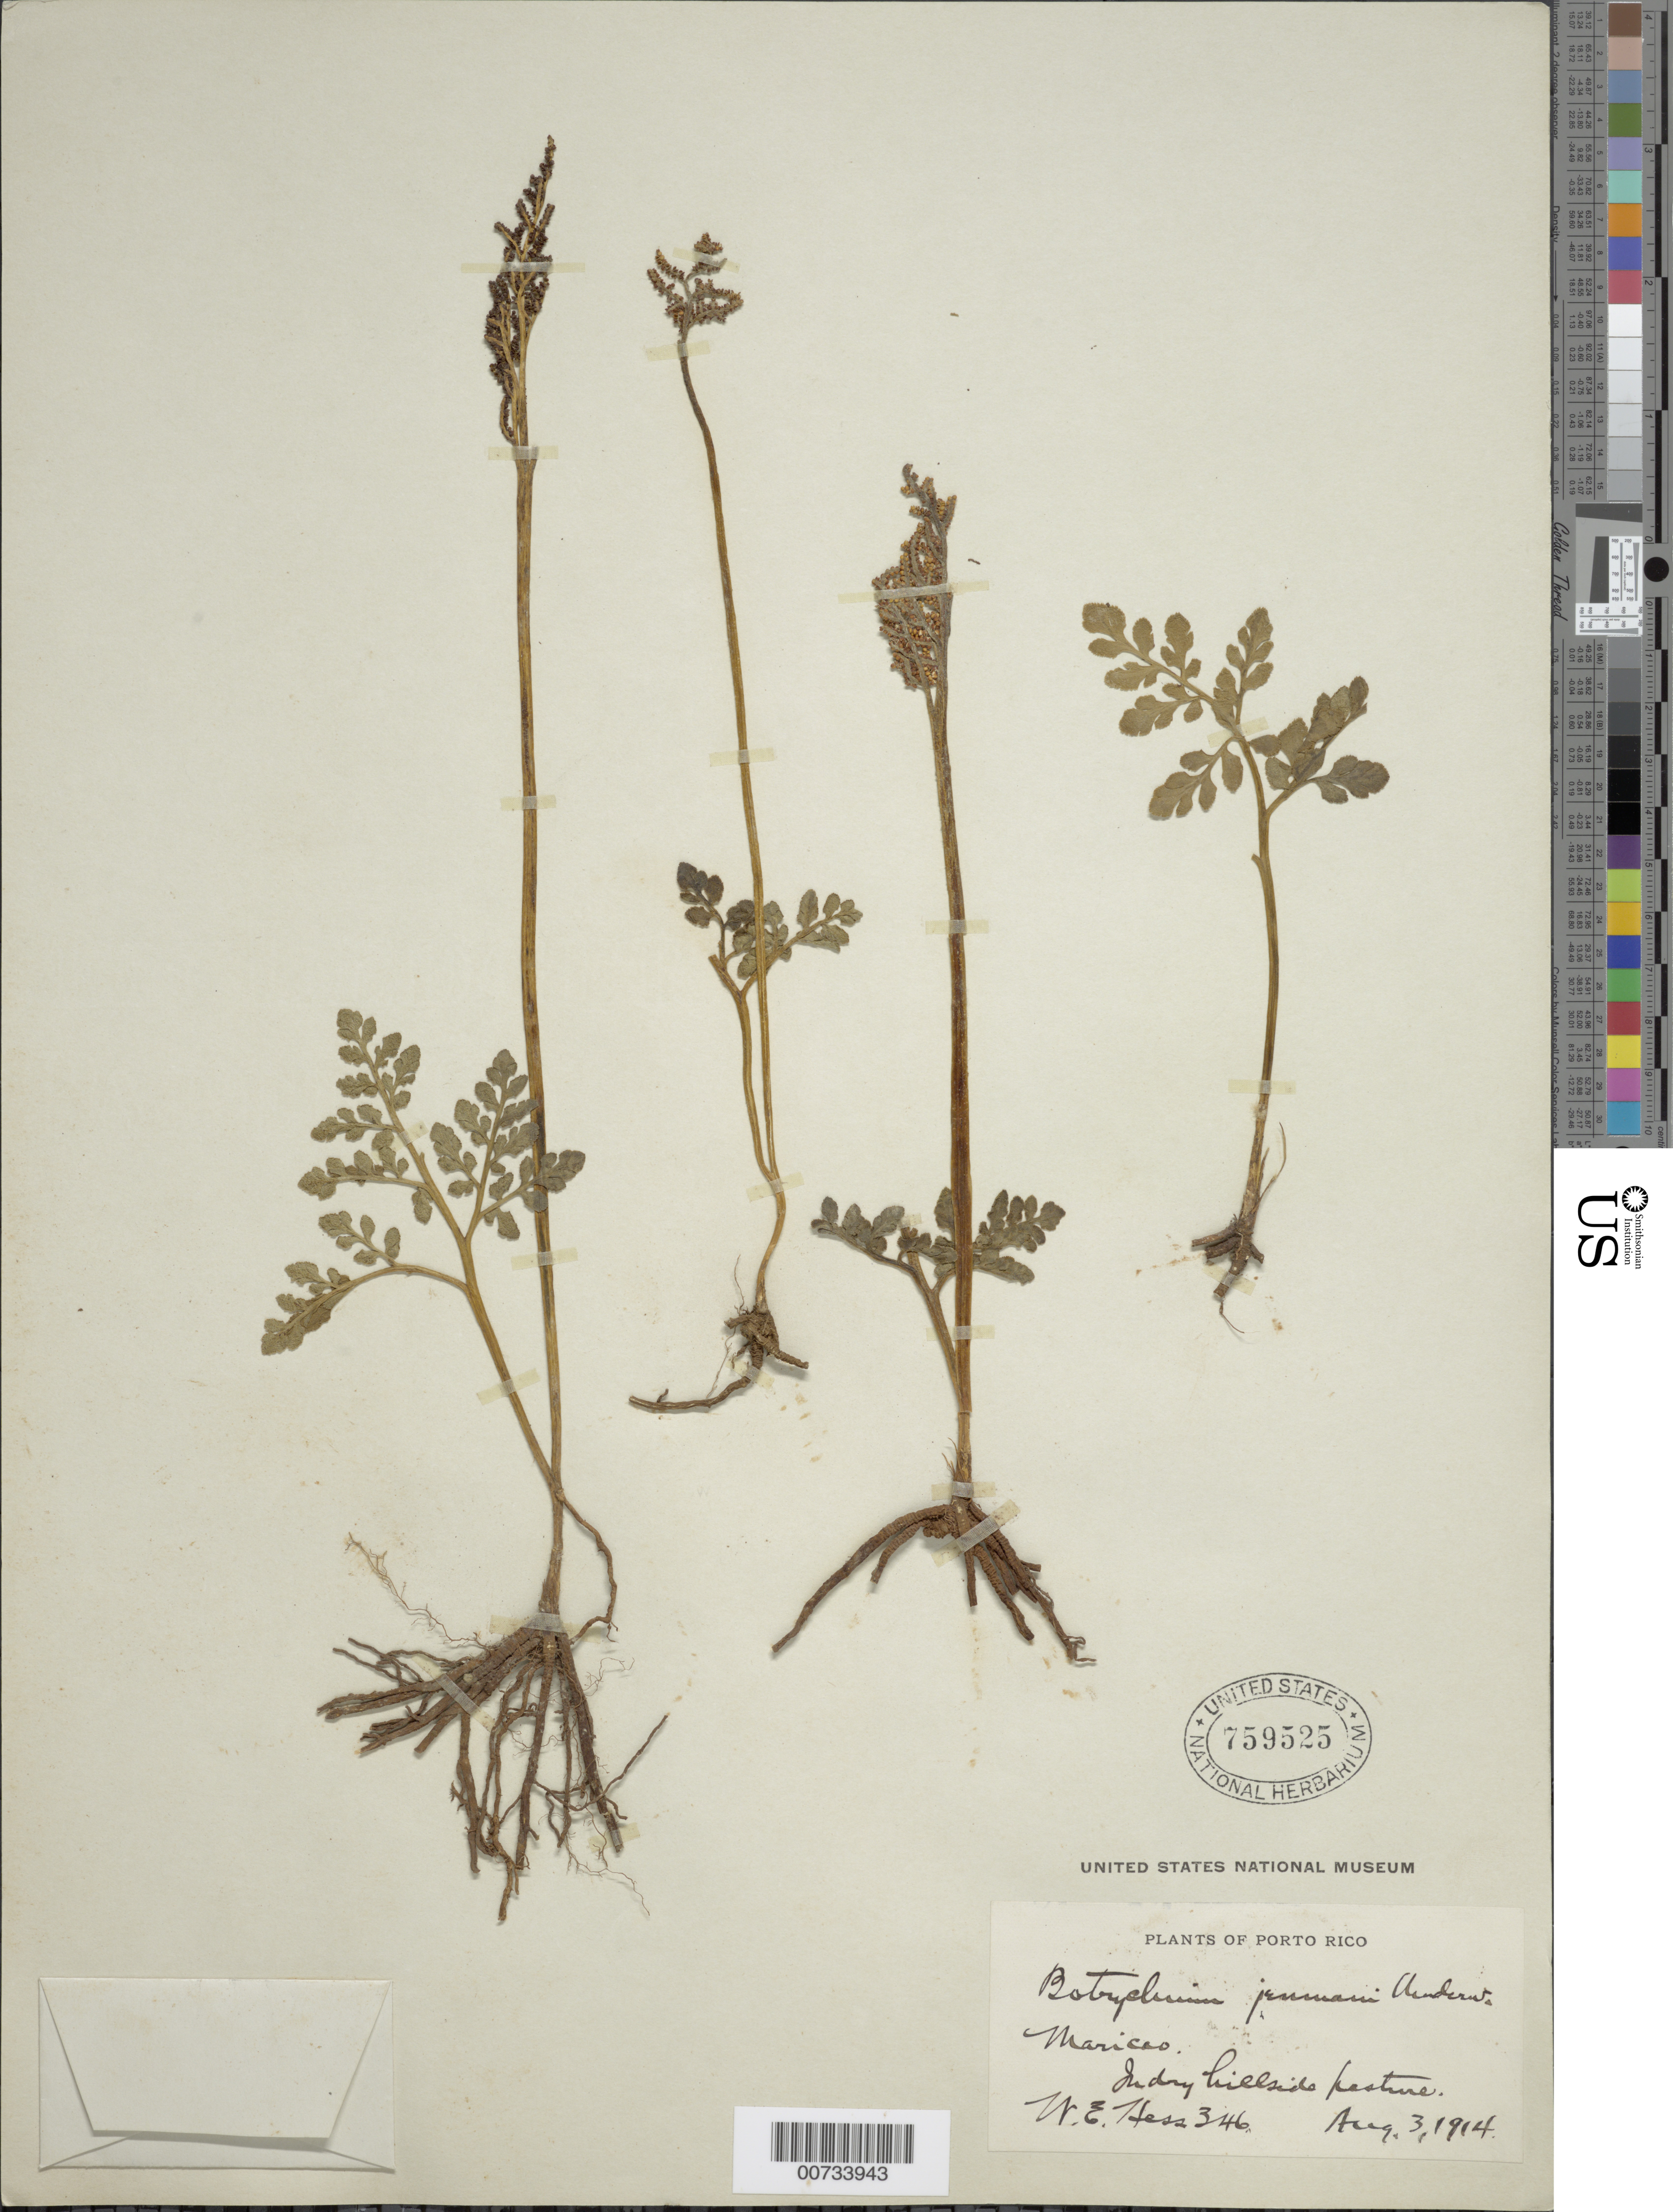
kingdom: Plantae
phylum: Tracheophyta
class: Polypodiopsida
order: Ophioglossales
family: Ophioglossaceae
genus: Botrychium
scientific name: Botrychium jenmanii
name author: Underw.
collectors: W. Hess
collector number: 346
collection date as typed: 03 Aug 1914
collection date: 1914-08-03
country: Puerto Rico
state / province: Maricao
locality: Maricao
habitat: Dry hillside pasture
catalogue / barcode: US 759525